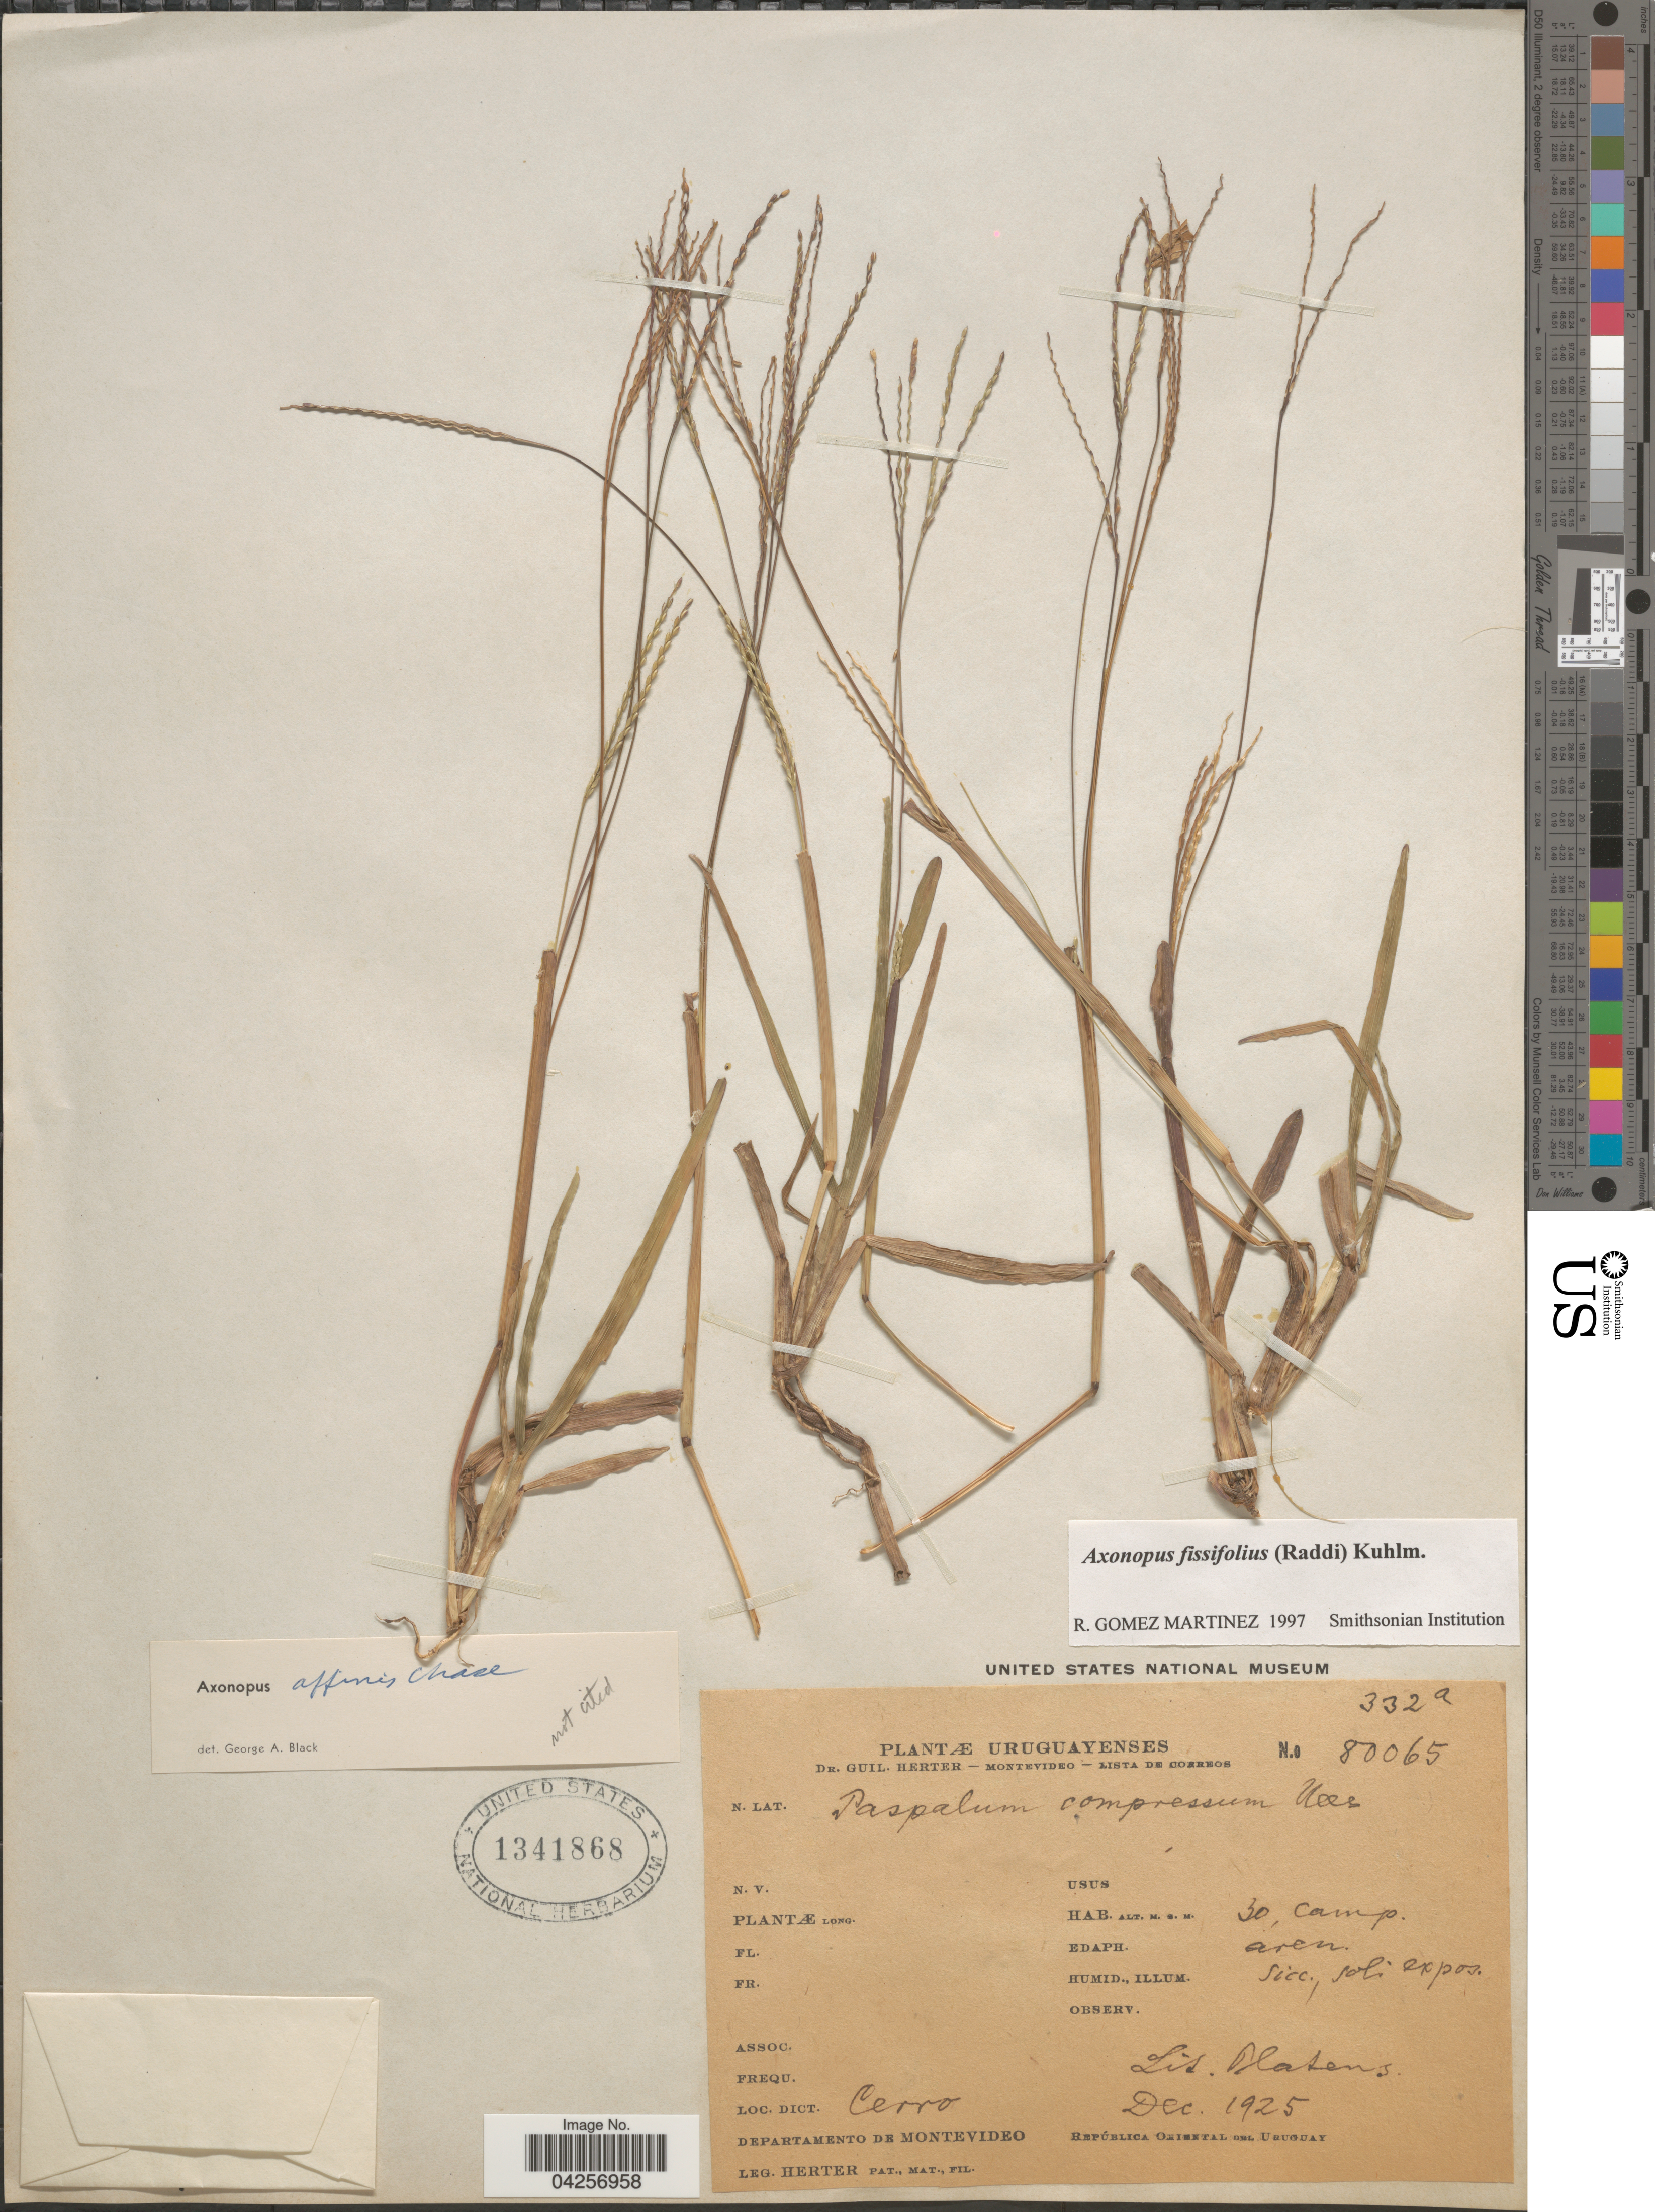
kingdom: Plantae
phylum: Tracheophyta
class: Liliopsida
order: Poales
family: Poaceae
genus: Axonopus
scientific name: Axonopus fissifolius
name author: (Raddi) Kuhlm.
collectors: G. Herter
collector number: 80065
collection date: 1925-12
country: Uruguay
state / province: Montevideo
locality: Dict. Cerro. Departamento De Montevideo. República Oriental Del Uruguay.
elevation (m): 30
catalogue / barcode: US 1341868